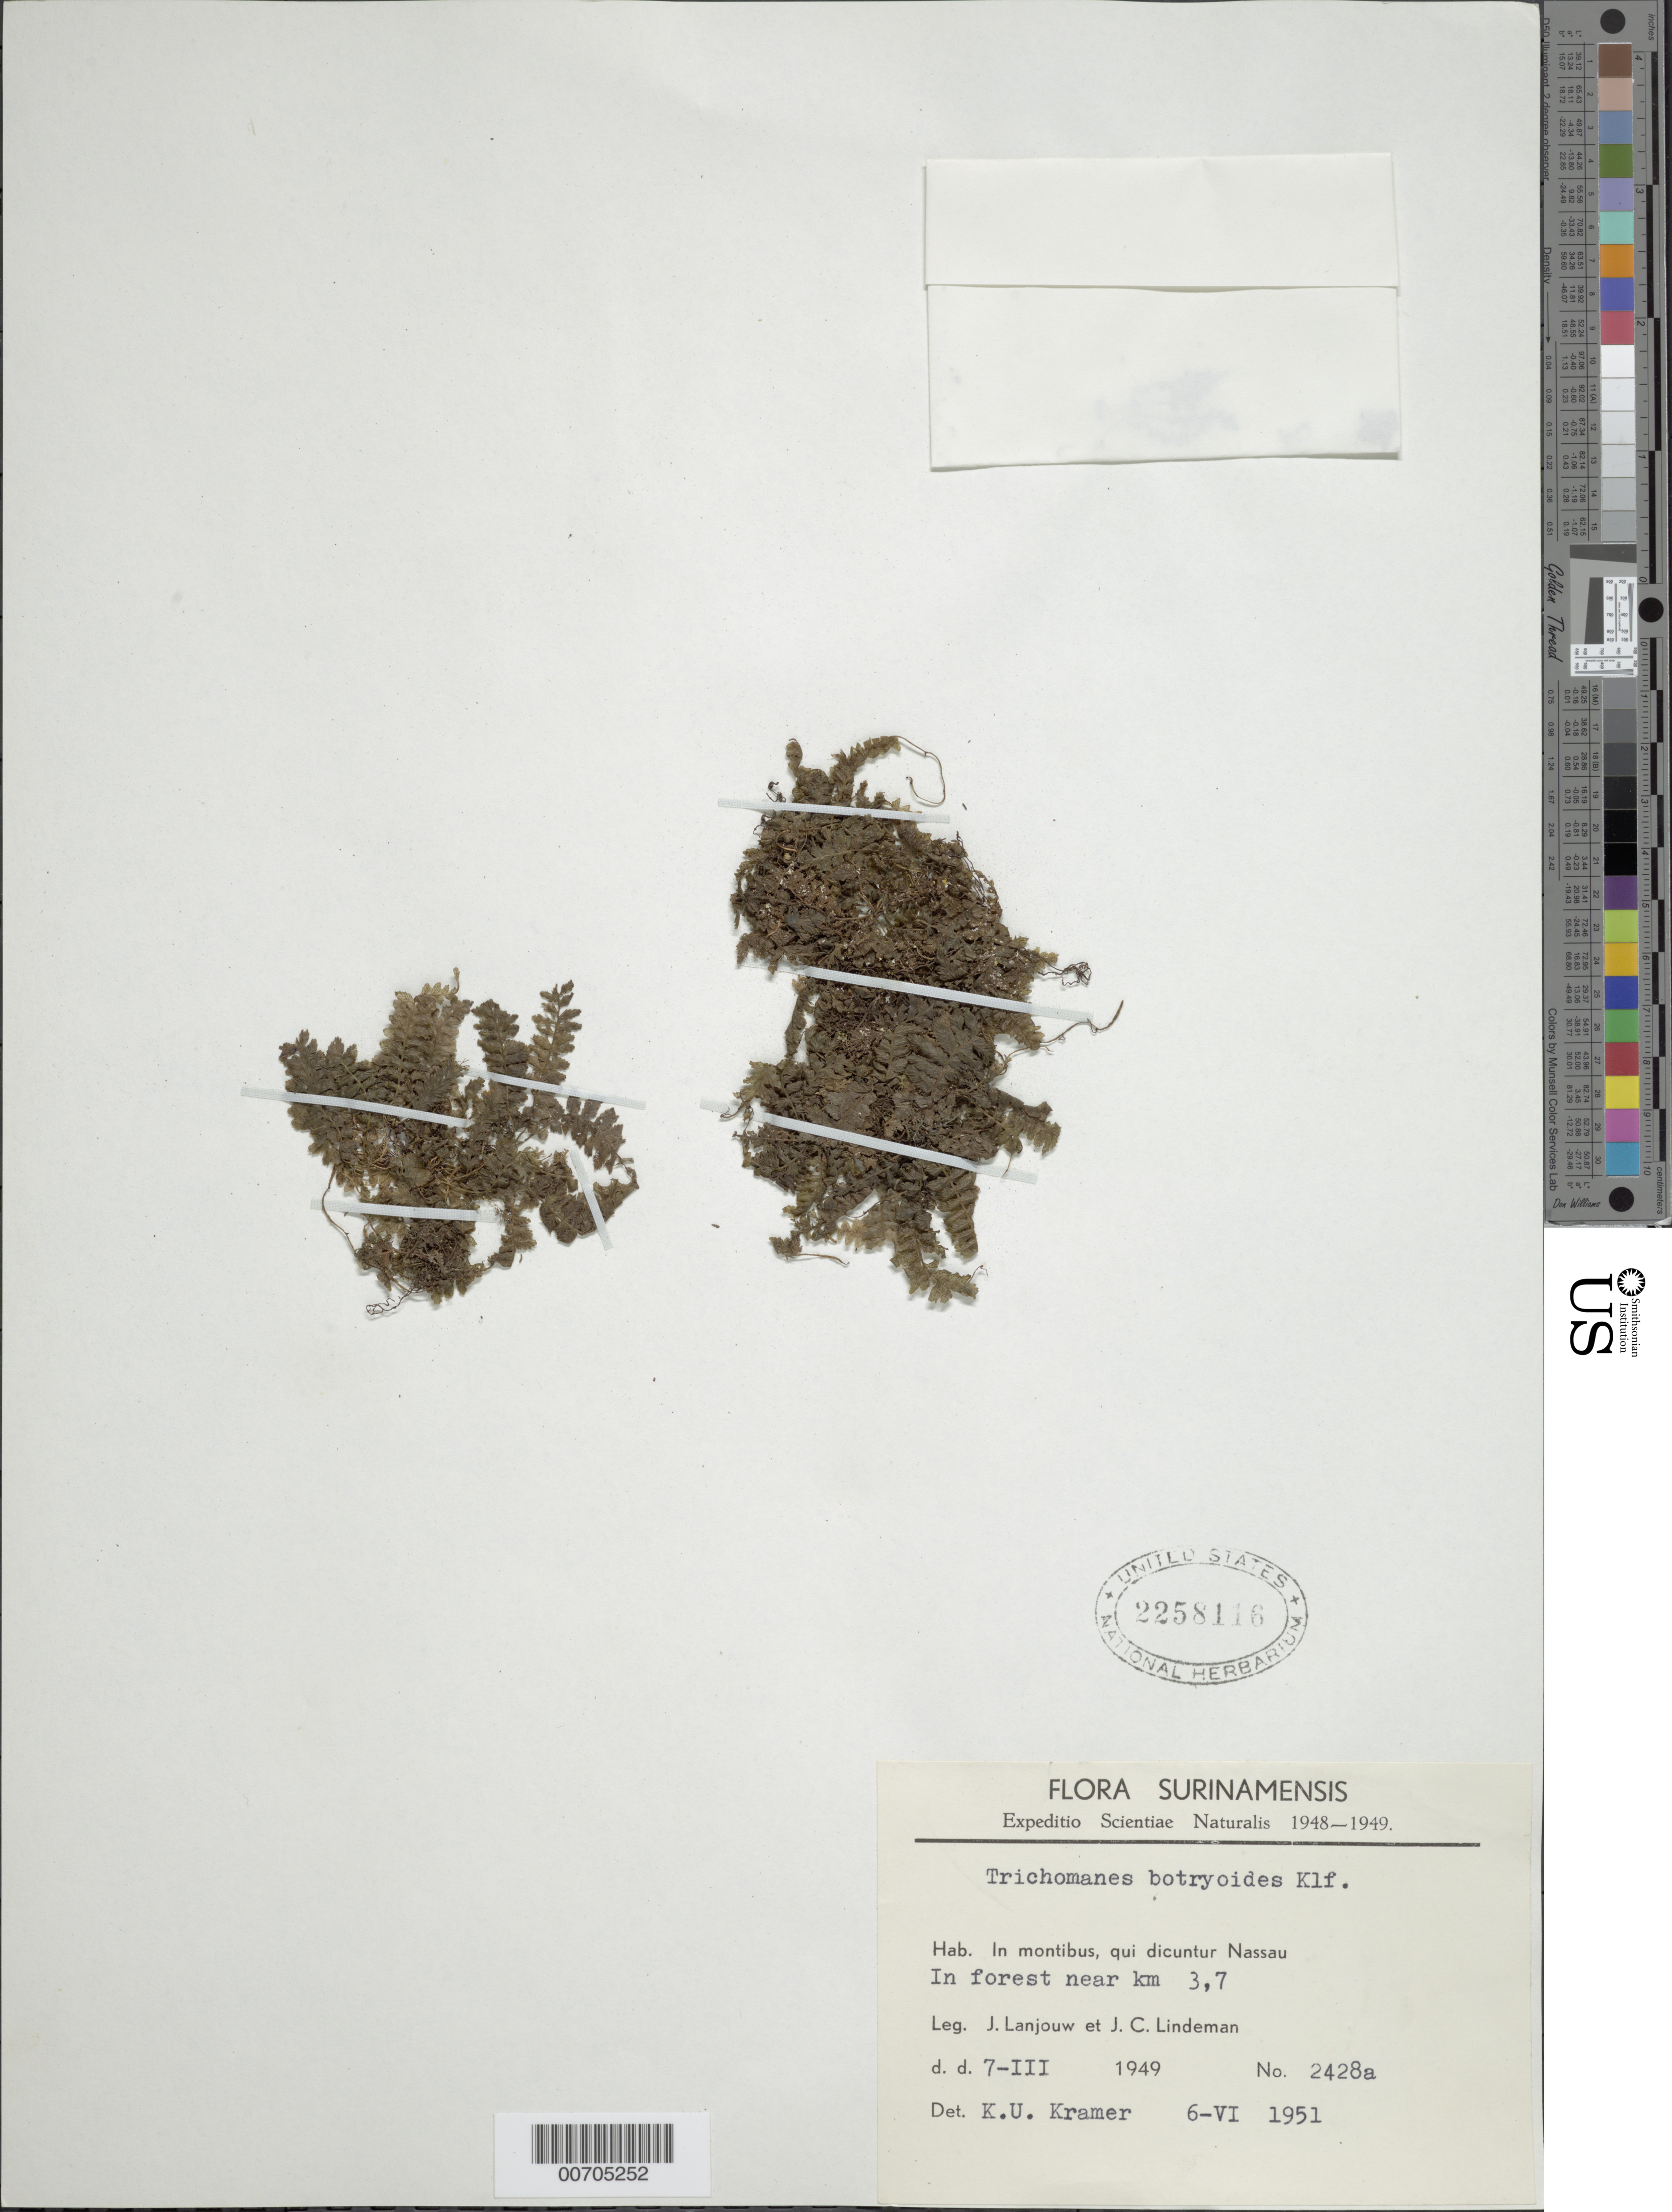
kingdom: Plantae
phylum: Tracheophyta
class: Polypodiopsida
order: Hymenophyllales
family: Hymenophyllaceae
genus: Trichomanes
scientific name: Trichomanes botryoides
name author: Kaulf.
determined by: Kramer, K. U.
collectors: J. Lanjouw & J. C. Lindeman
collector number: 2428 a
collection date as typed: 7-Mar-49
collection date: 1949-03-07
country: Suriname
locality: Nassau Mts., km 3.7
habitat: Forest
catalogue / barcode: US 2258116